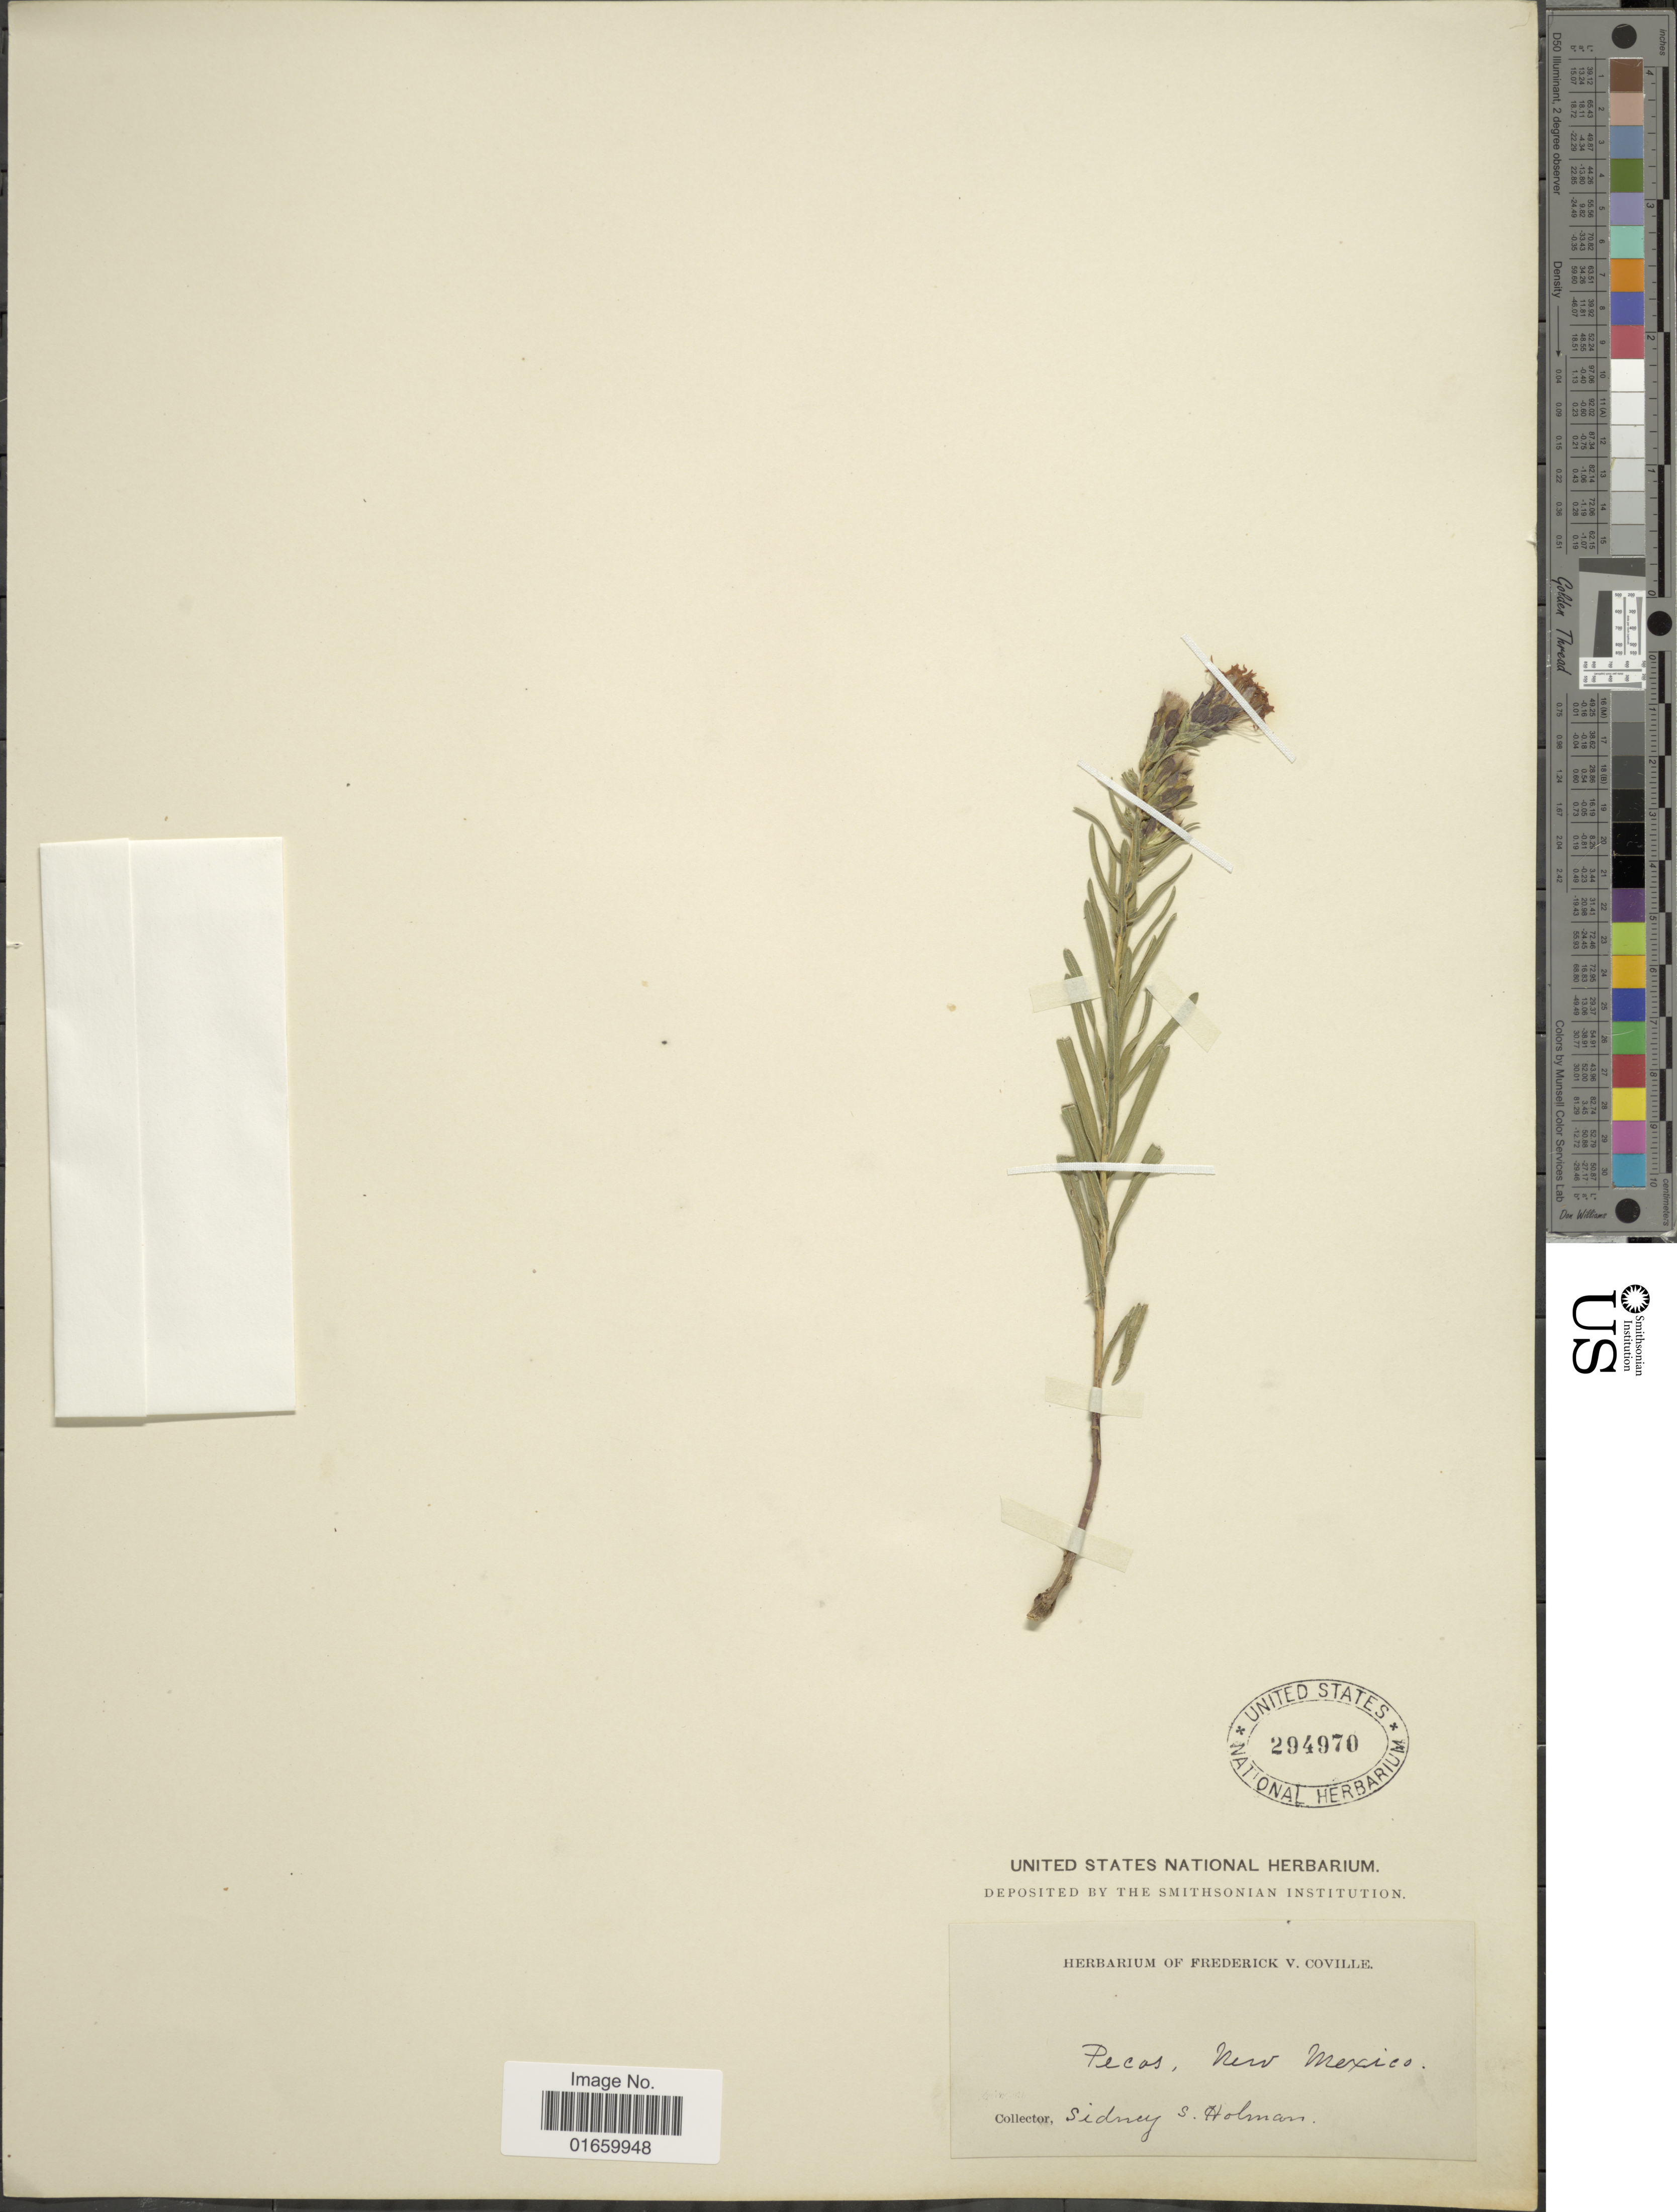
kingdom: Plantae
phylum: Tracheophyta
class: Magnoliopsida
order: Asterales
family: Asteraceae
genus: Liatris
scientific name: Liatris sp.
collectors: S. Holman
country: United States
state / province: New Mexico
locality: Pecas, New Mexico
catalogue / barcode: US 294970